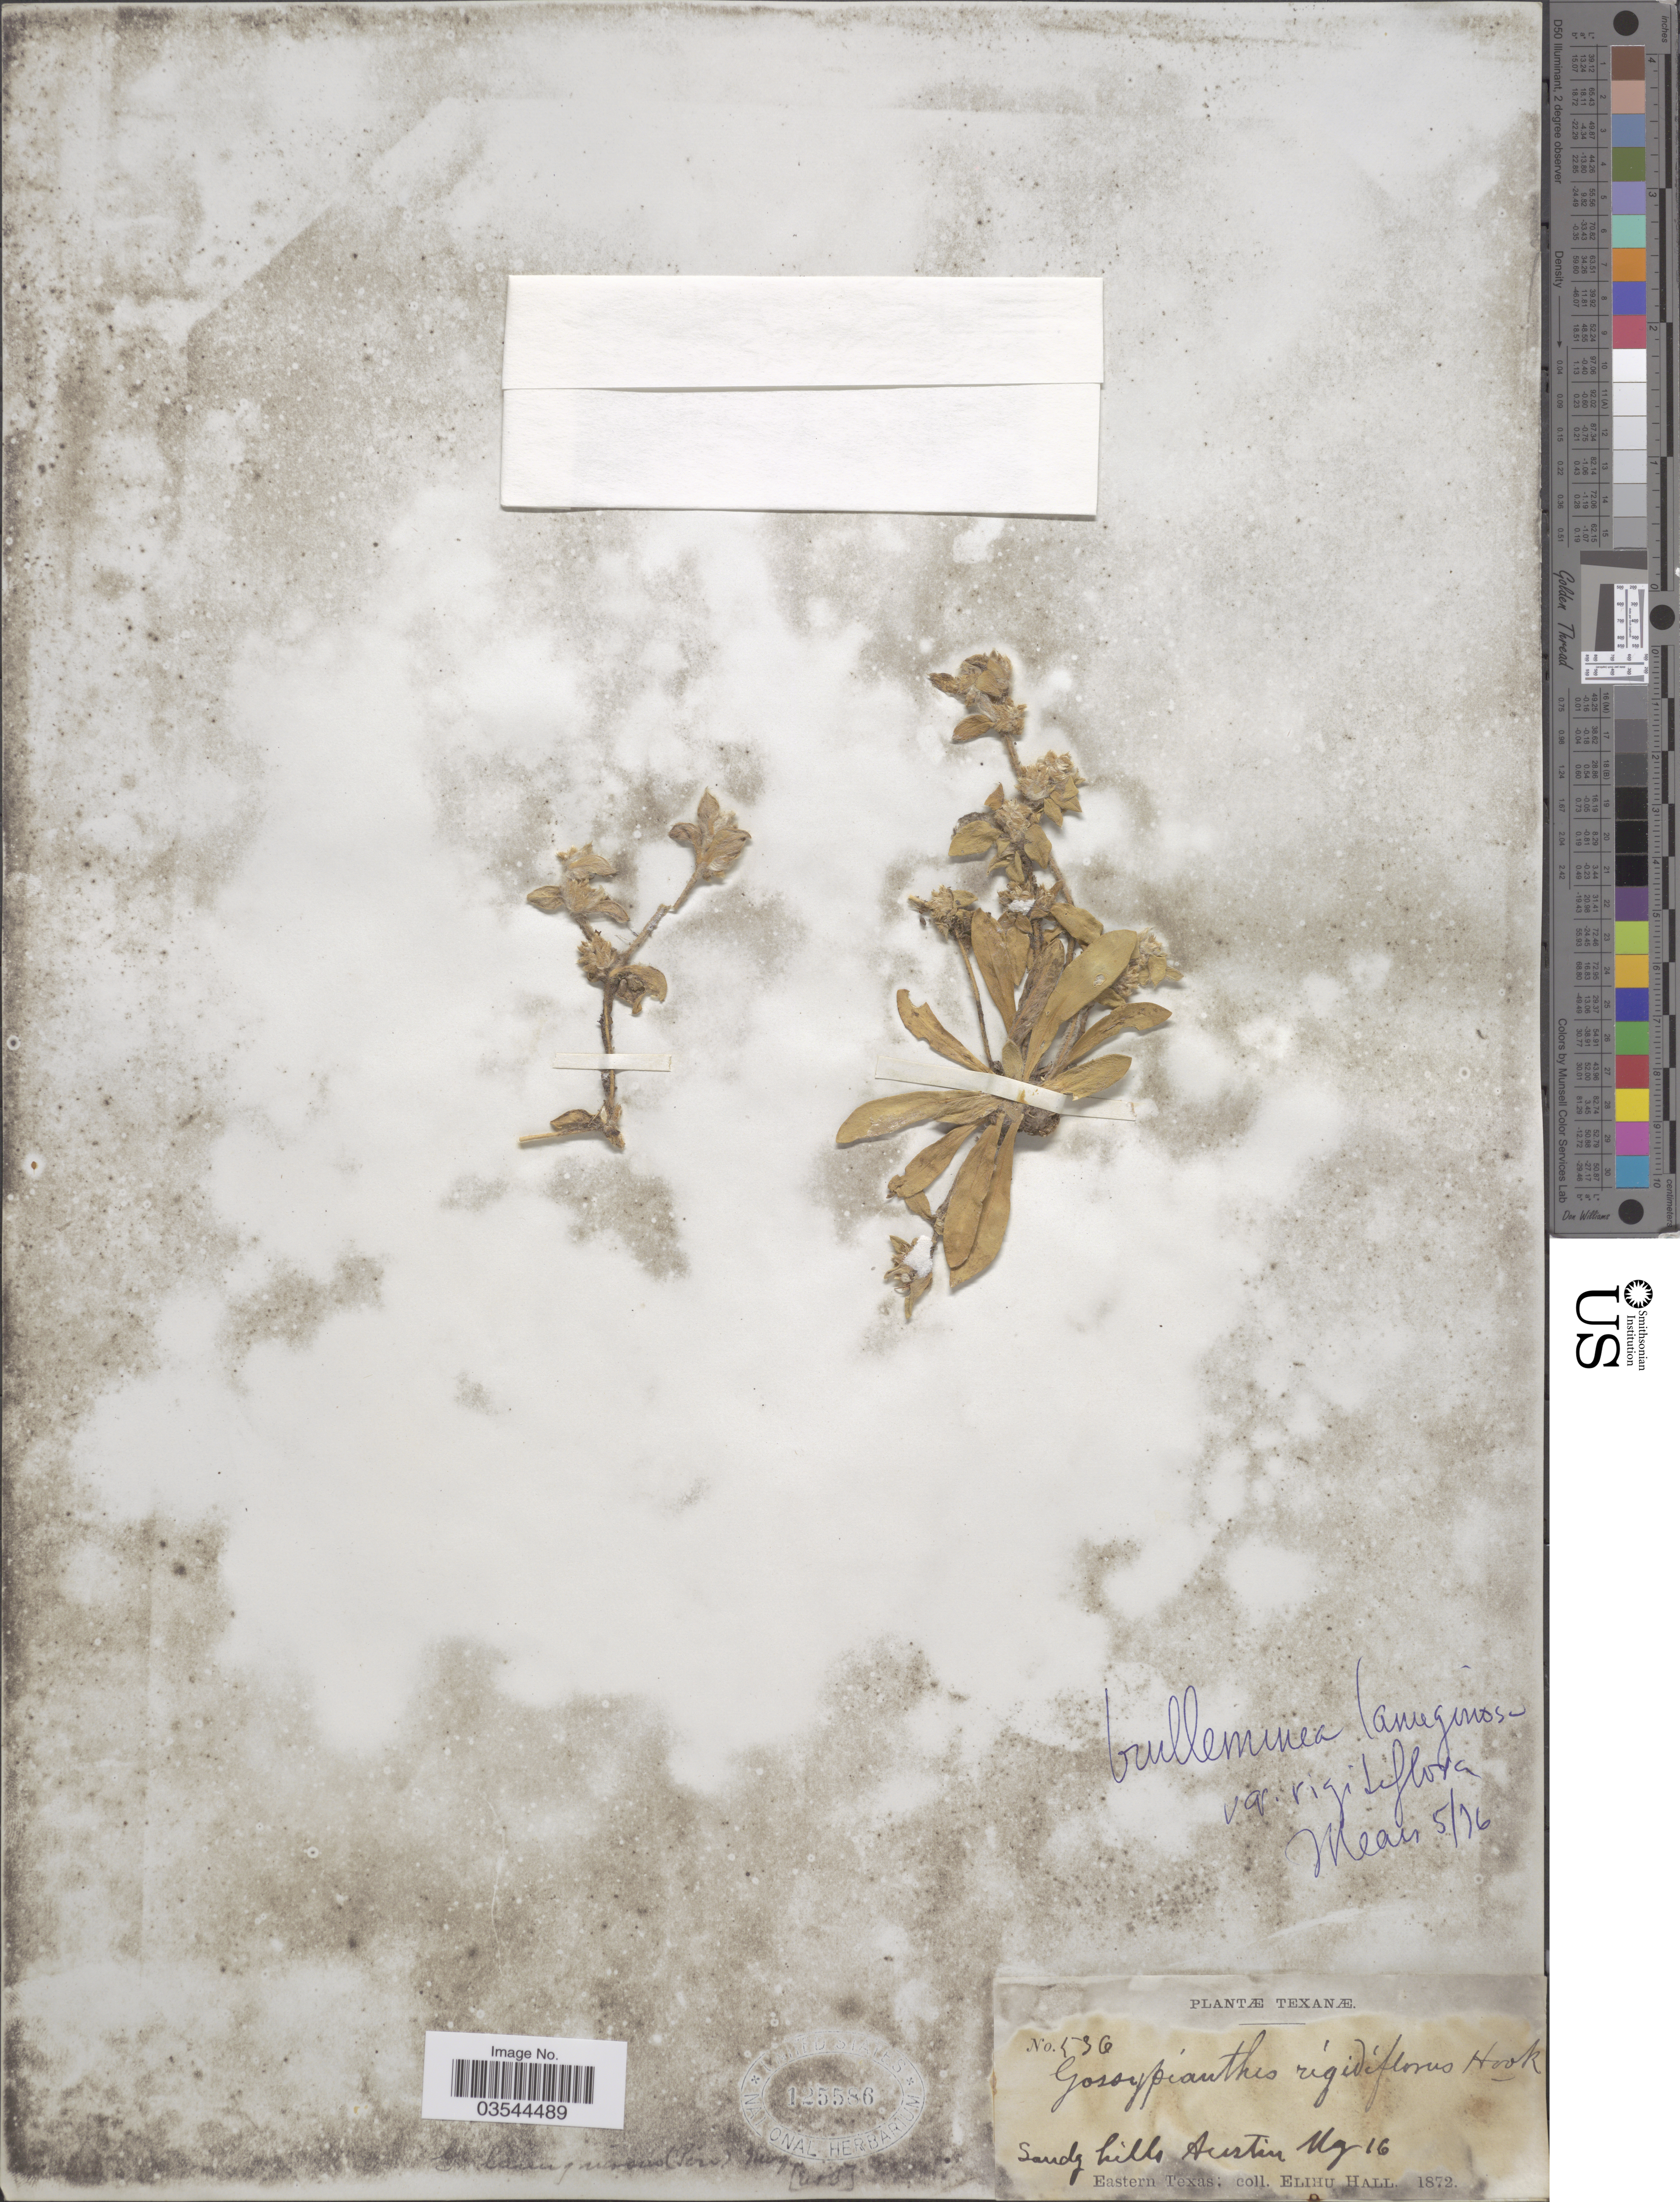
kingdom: Plantae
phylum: Tracheophyta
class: Magnoliopsida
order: Caryophyllales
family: Amaranthaceae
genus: Guilleminea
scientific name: Guilleminea lanuginosa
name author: (Poir.) Benth. & Hook. f.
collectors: E. Hall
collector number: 536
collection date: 1872-05-16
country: United States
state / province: Texas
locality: Austin. Eastern Texas.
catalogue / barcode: US 125586